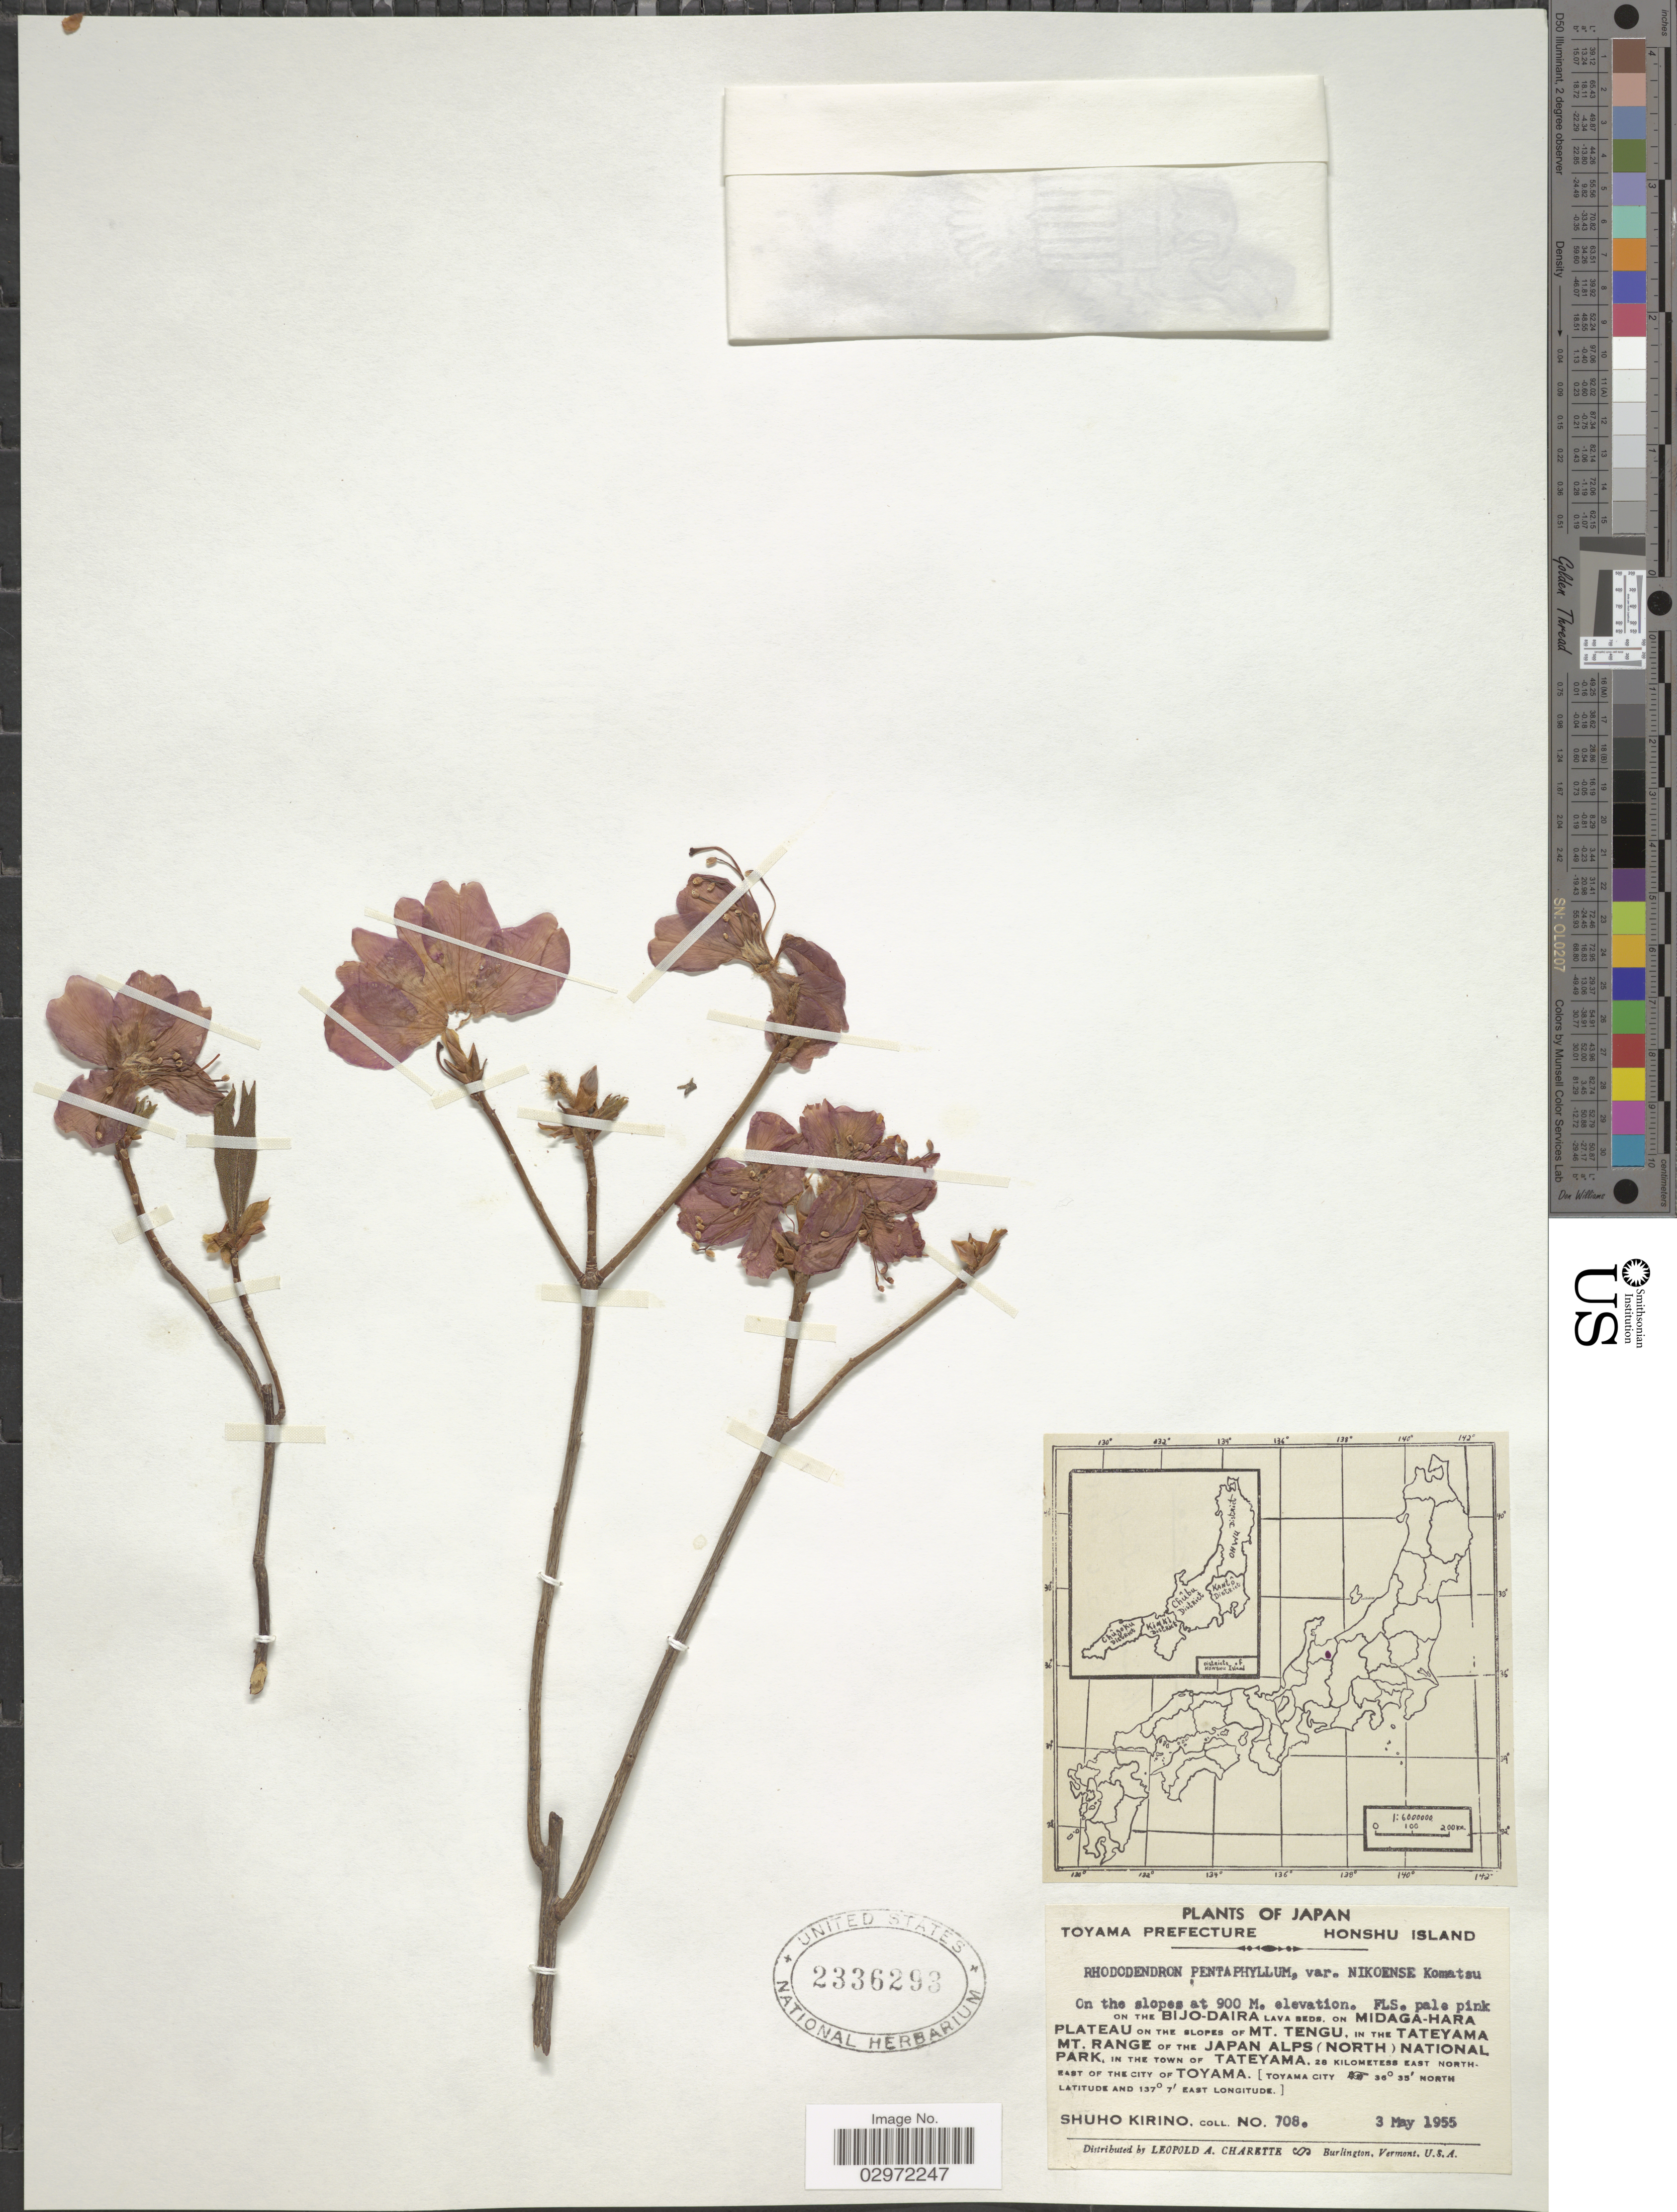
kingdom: Plantae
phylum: Tracheophyta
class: Magnoliopsida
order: Ericales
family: Ericaceae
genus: Rhododendron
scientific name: Rhododendron pentaphyllum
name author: Maxim.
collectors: S. Kirino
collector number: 708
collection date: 1955-05-03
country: Japan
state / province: Toyama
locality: Toyama Prefecture, Honshu Island, On the Bijo-Daira lava beds, on Midaga-Hara Plateau on the slopes of Mt. Tengu, in the Tateyama Mt Range of the Japan Alps (North) National Park, in the town of Tateyama, 28 kilometers east north-east of the city of Toyama.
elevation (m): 900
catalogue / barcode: US 2336293